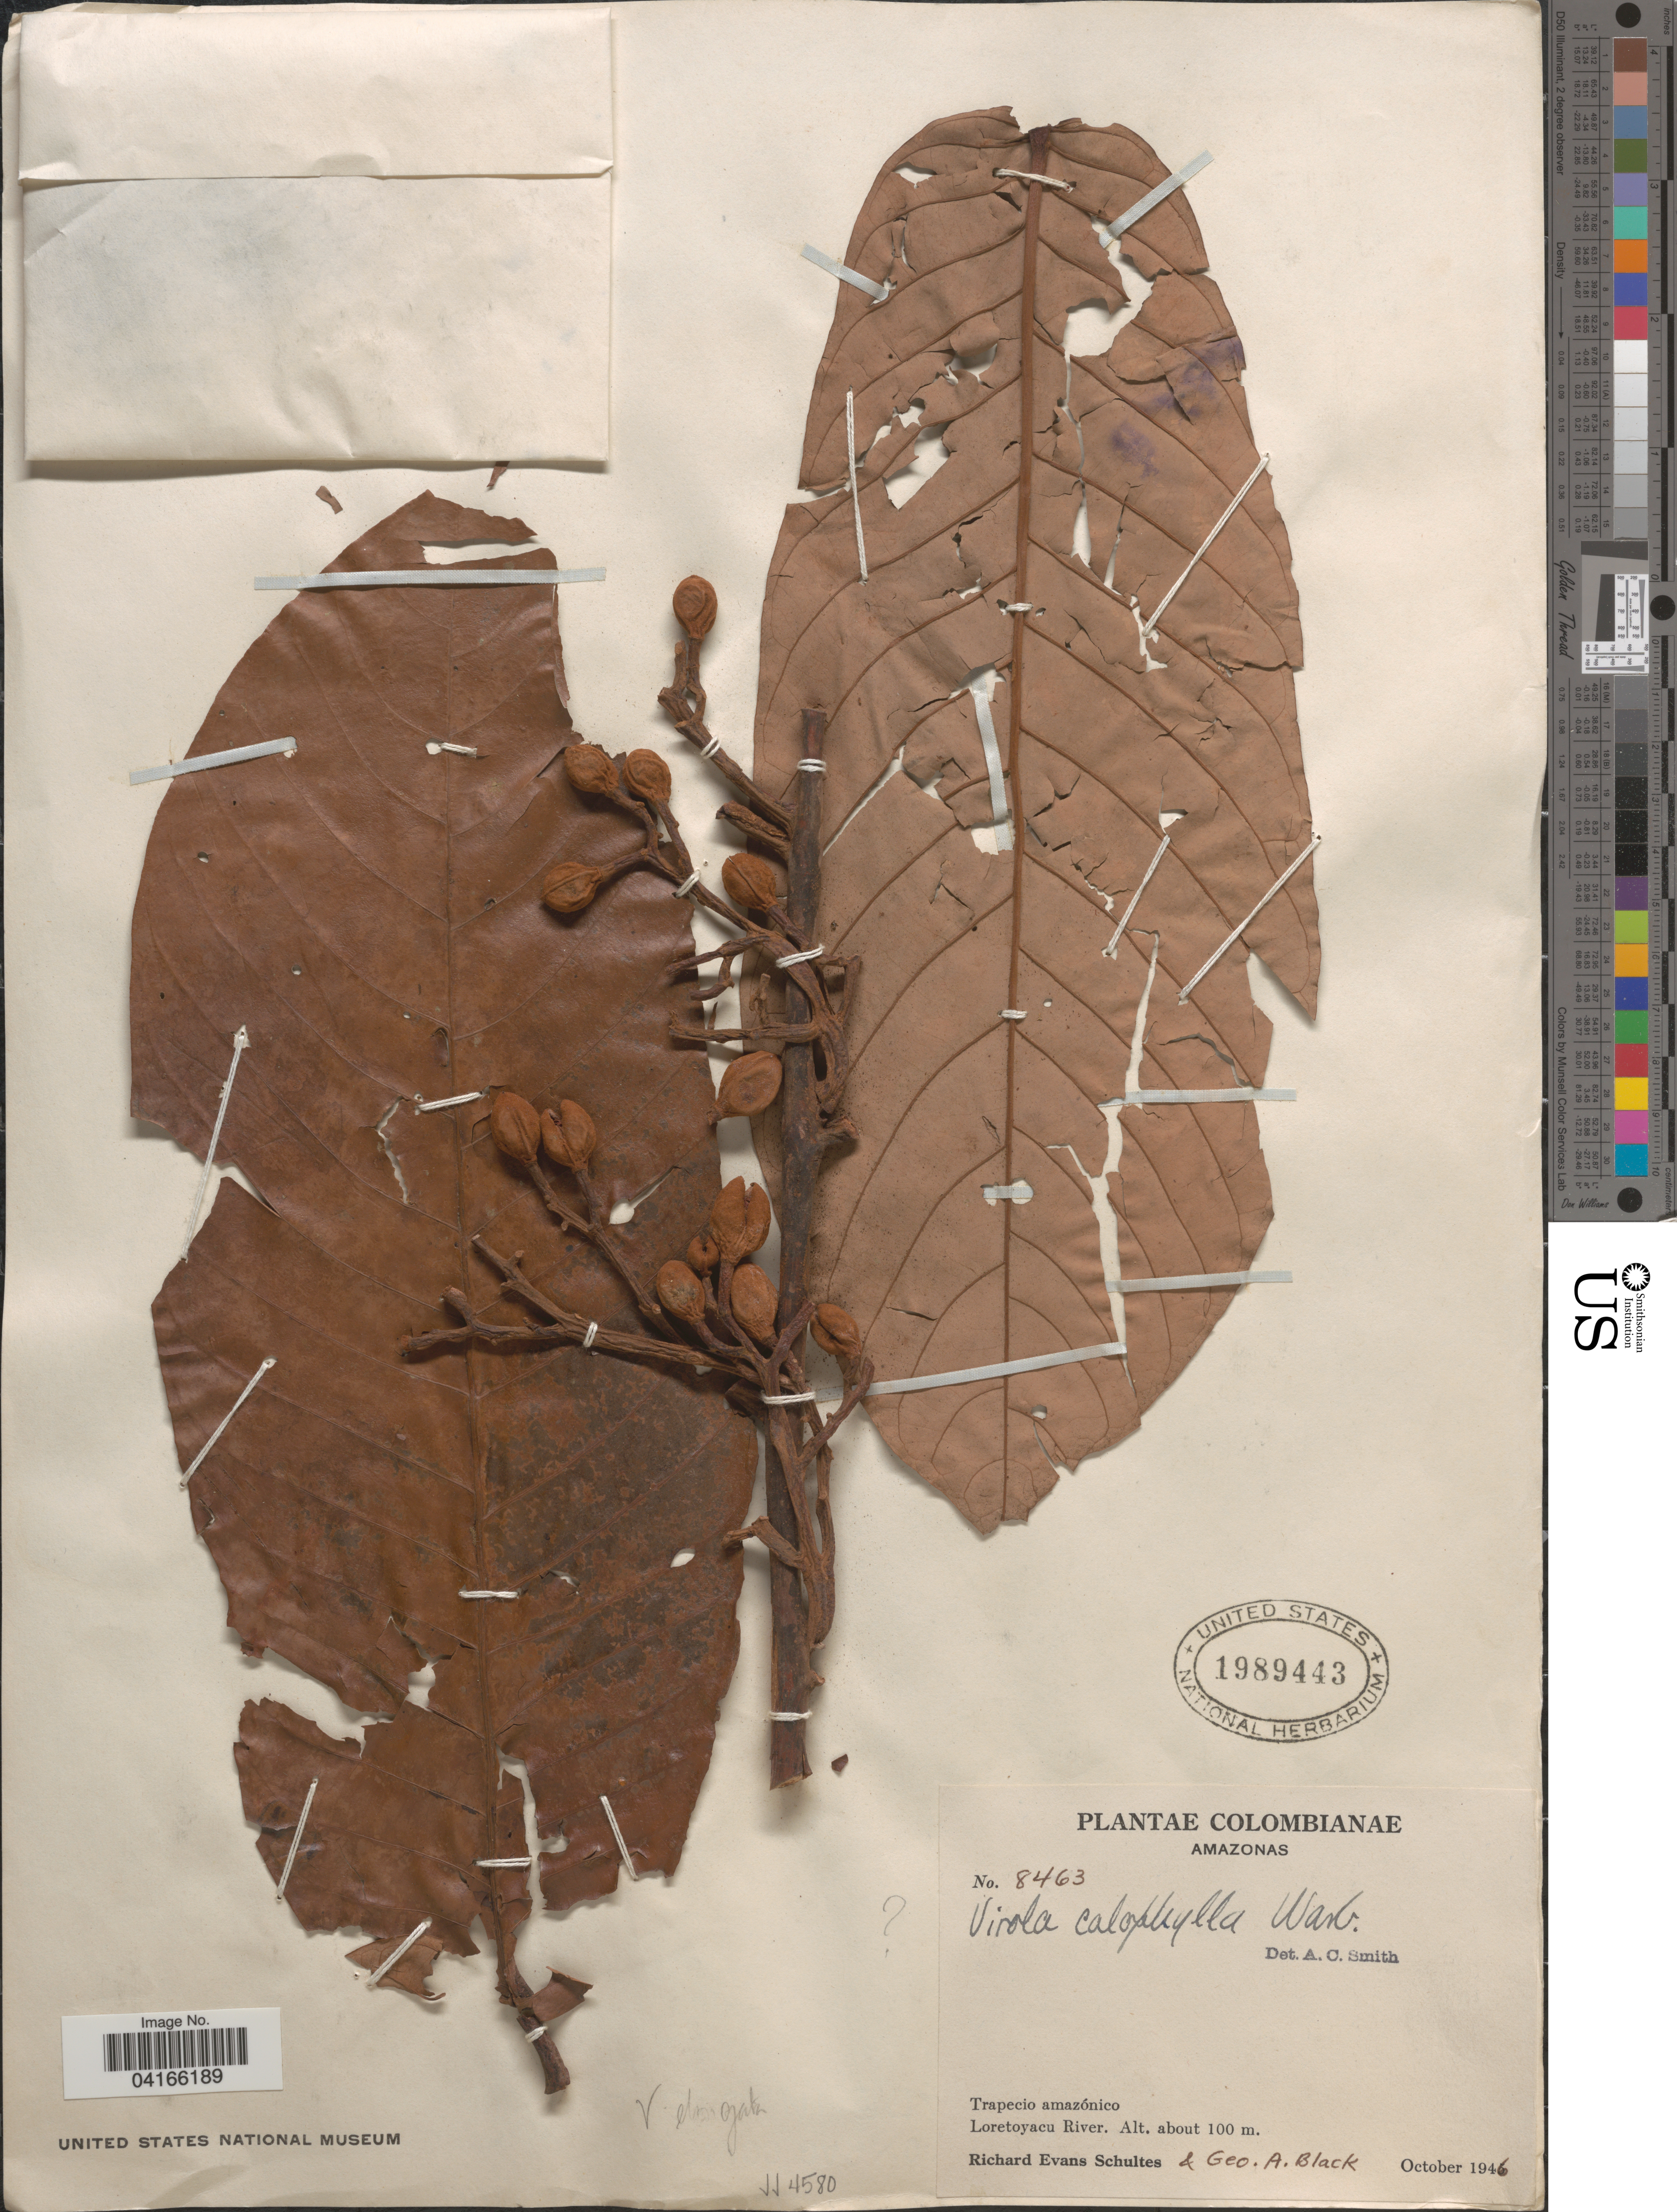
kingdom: Plantae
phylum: Tracheophyta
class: Magnoliopsida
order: Magnoliales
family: Myristicaceae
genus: Virola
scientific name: Virola calophylla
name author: (Spruce) Warb.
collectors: R. E. Schultes & G. A. Black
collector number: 8463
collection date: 1946-10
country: Colombia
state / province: Amazônas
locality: Trapecio amazónico. Loretoyacu River.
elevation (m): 100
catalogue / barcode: US 1989443